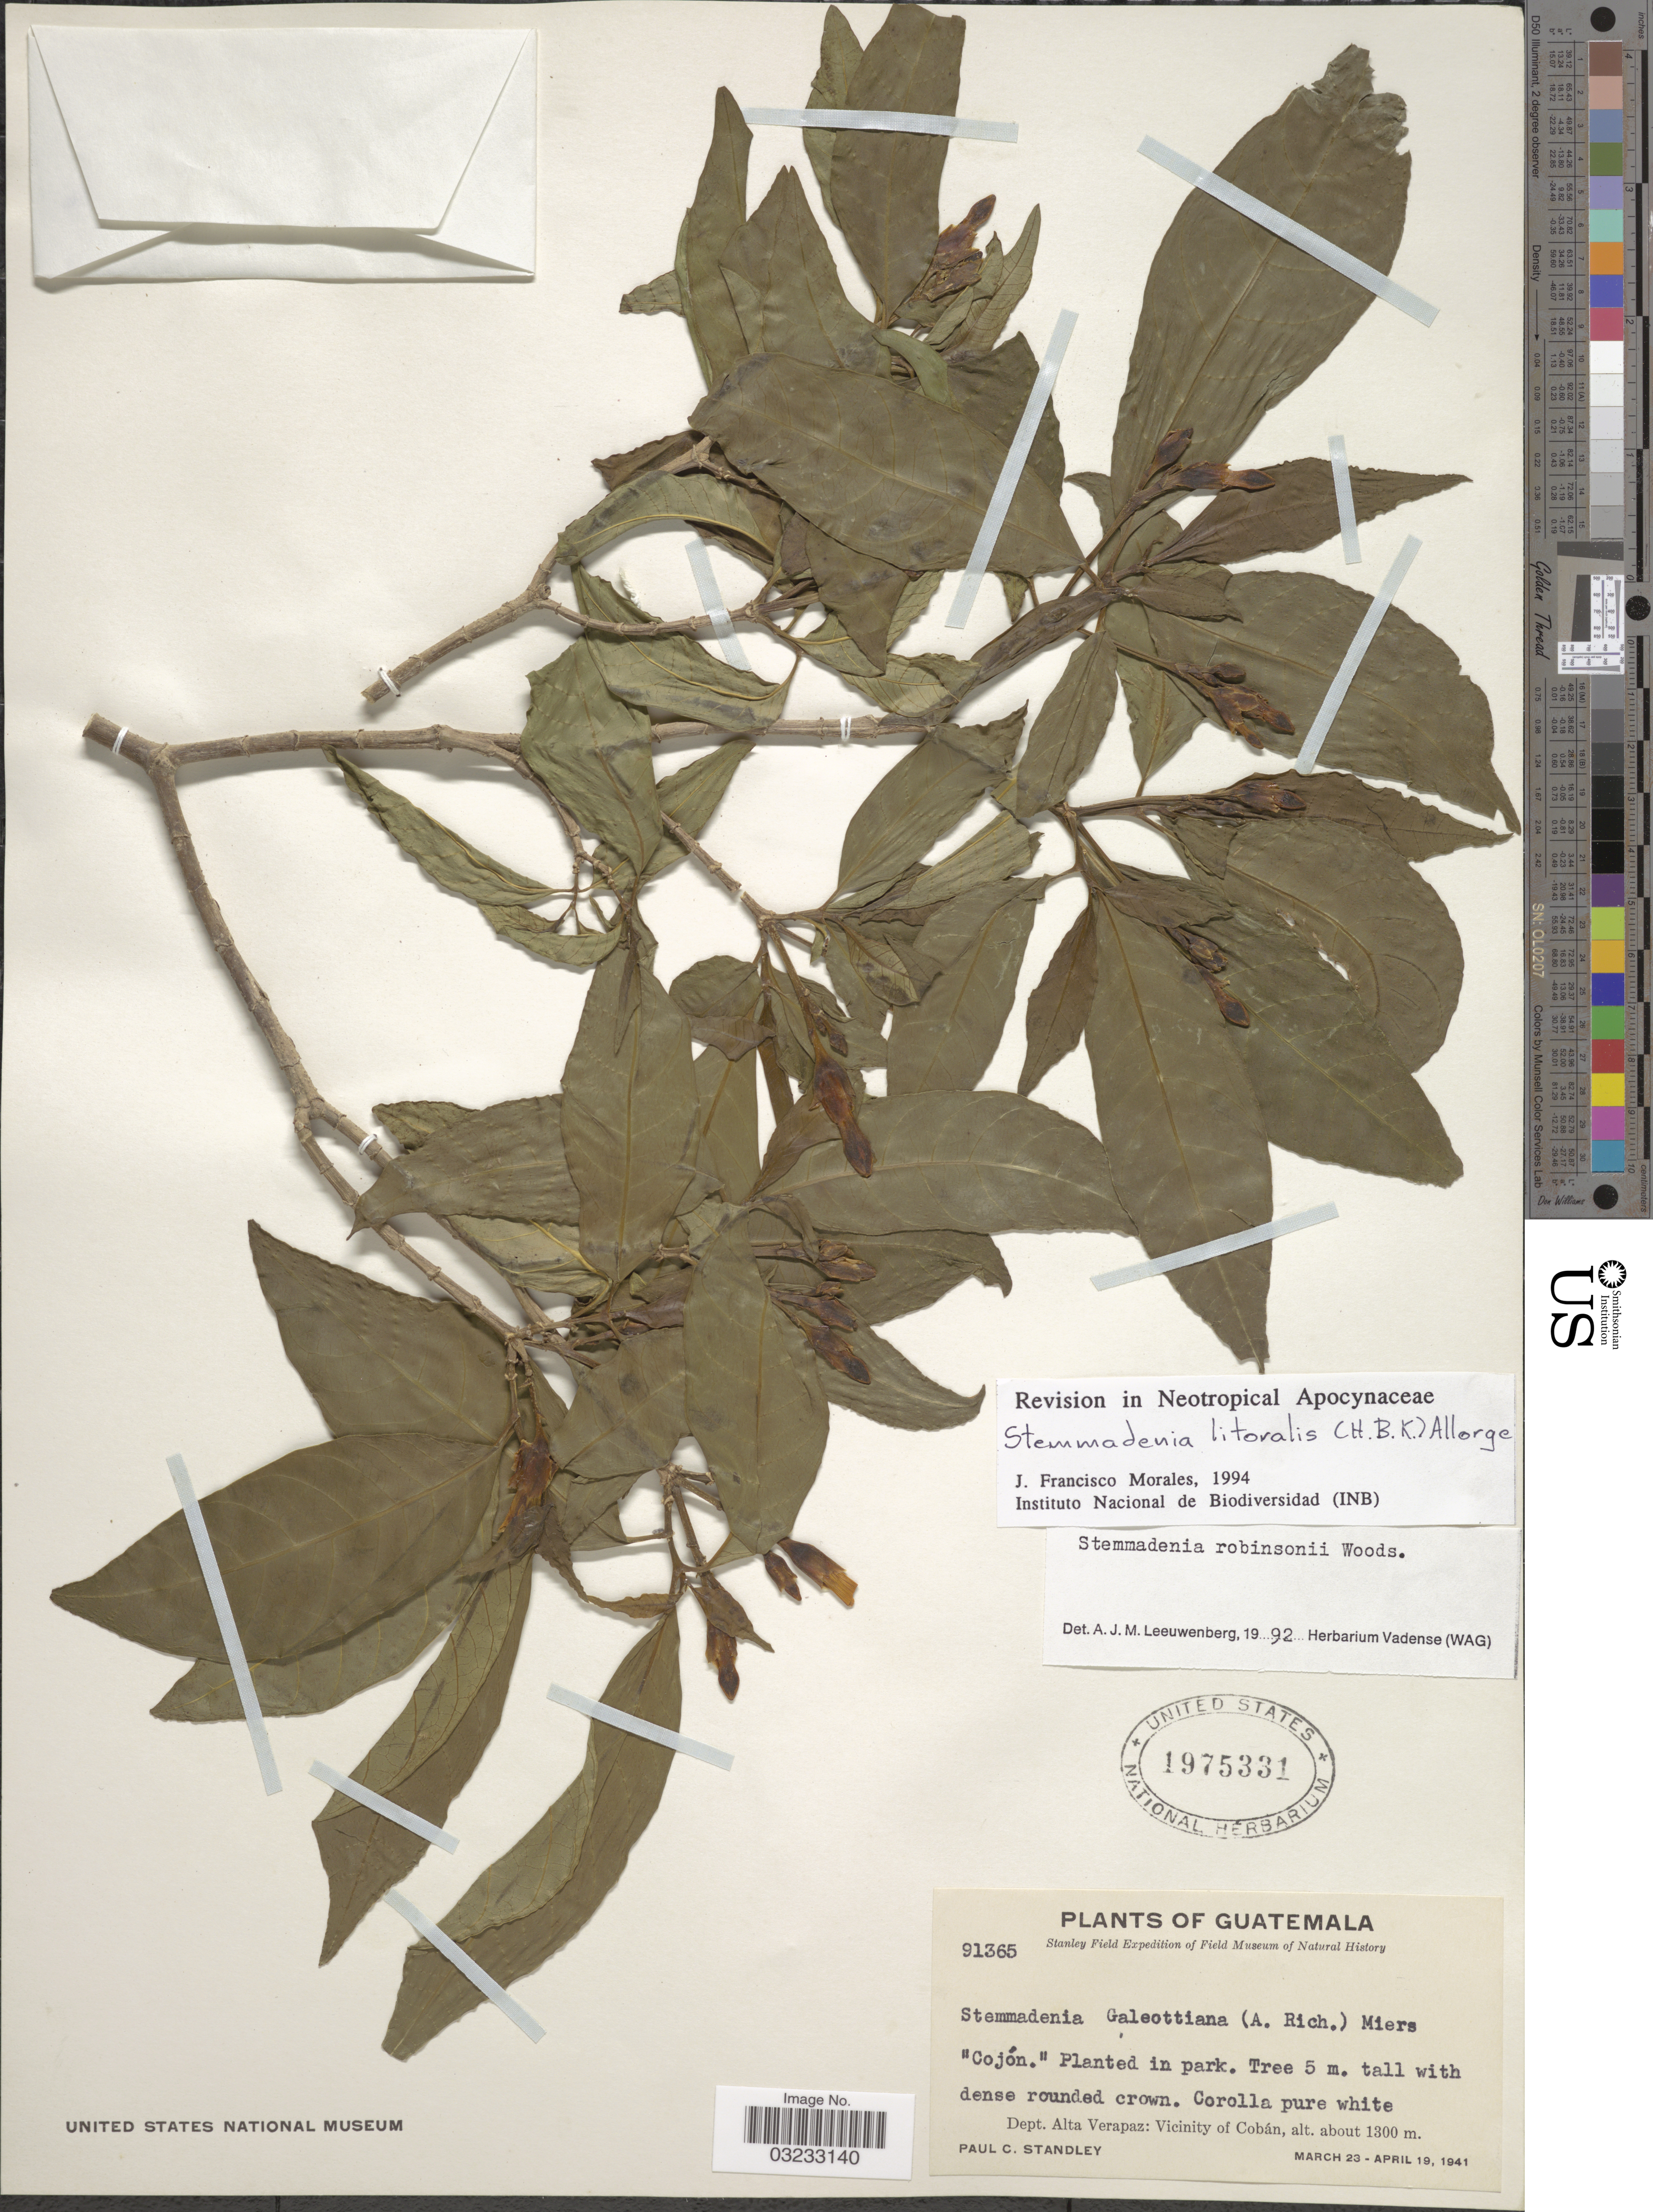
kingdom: Plantae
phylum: Tracheophyta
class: Magnoliopsida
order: Gentianales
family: Apocynaceae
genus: Stemmadenia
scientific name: Stemmadenia litoralis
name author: (Kunth) L. Allorge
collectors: P. C. Standley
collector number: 91365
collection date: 1941-03-23/1941-04-19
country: Guatemala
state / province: Alta Verapaz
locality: Dept. Alta Verapaz: Vicinity of Cobán.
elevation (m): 1300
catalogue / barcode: US 1975331